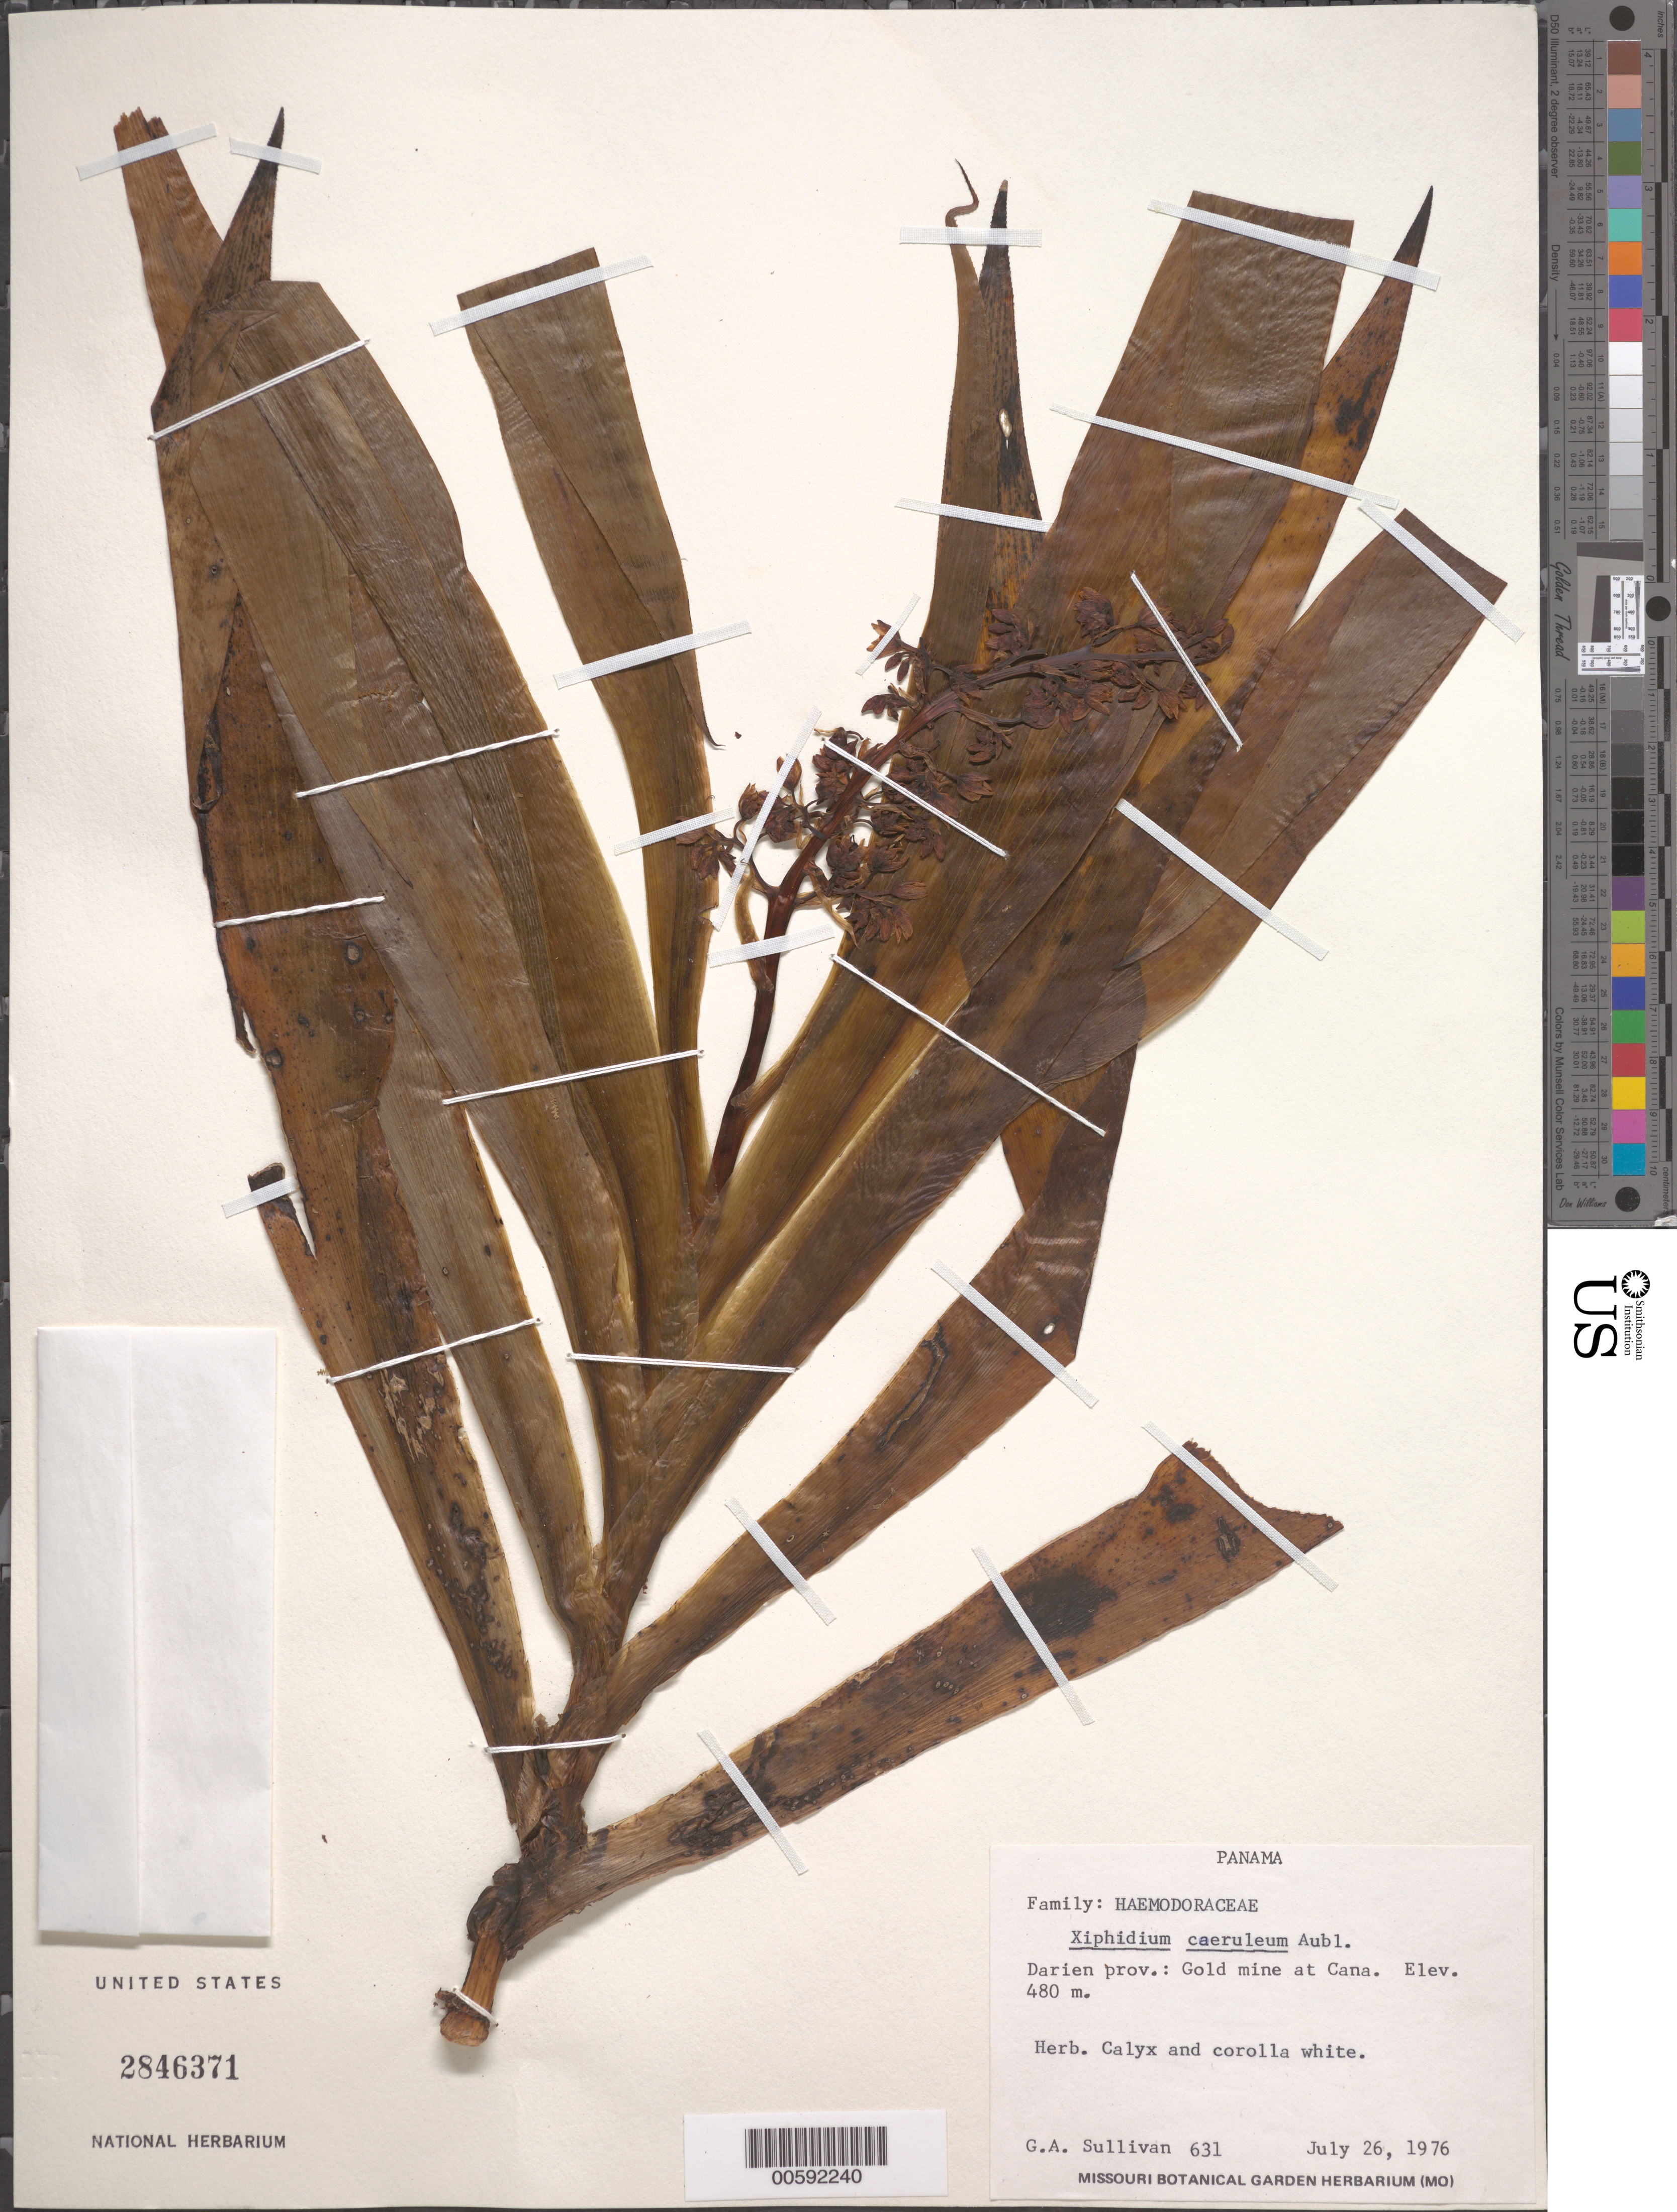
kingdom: Plantae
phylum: Tracheophyta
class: Liliopsida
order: Commelinales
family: Haemodoraceae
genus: Xiphidium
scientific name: Xiphidium caeruleum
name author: Aubl.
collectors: G. Sullivan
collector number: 631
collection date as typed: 26 Jul 1976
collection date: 1976-07-26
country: Panama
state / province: Darién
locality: gold mine at Cana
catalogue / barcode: US 2846371